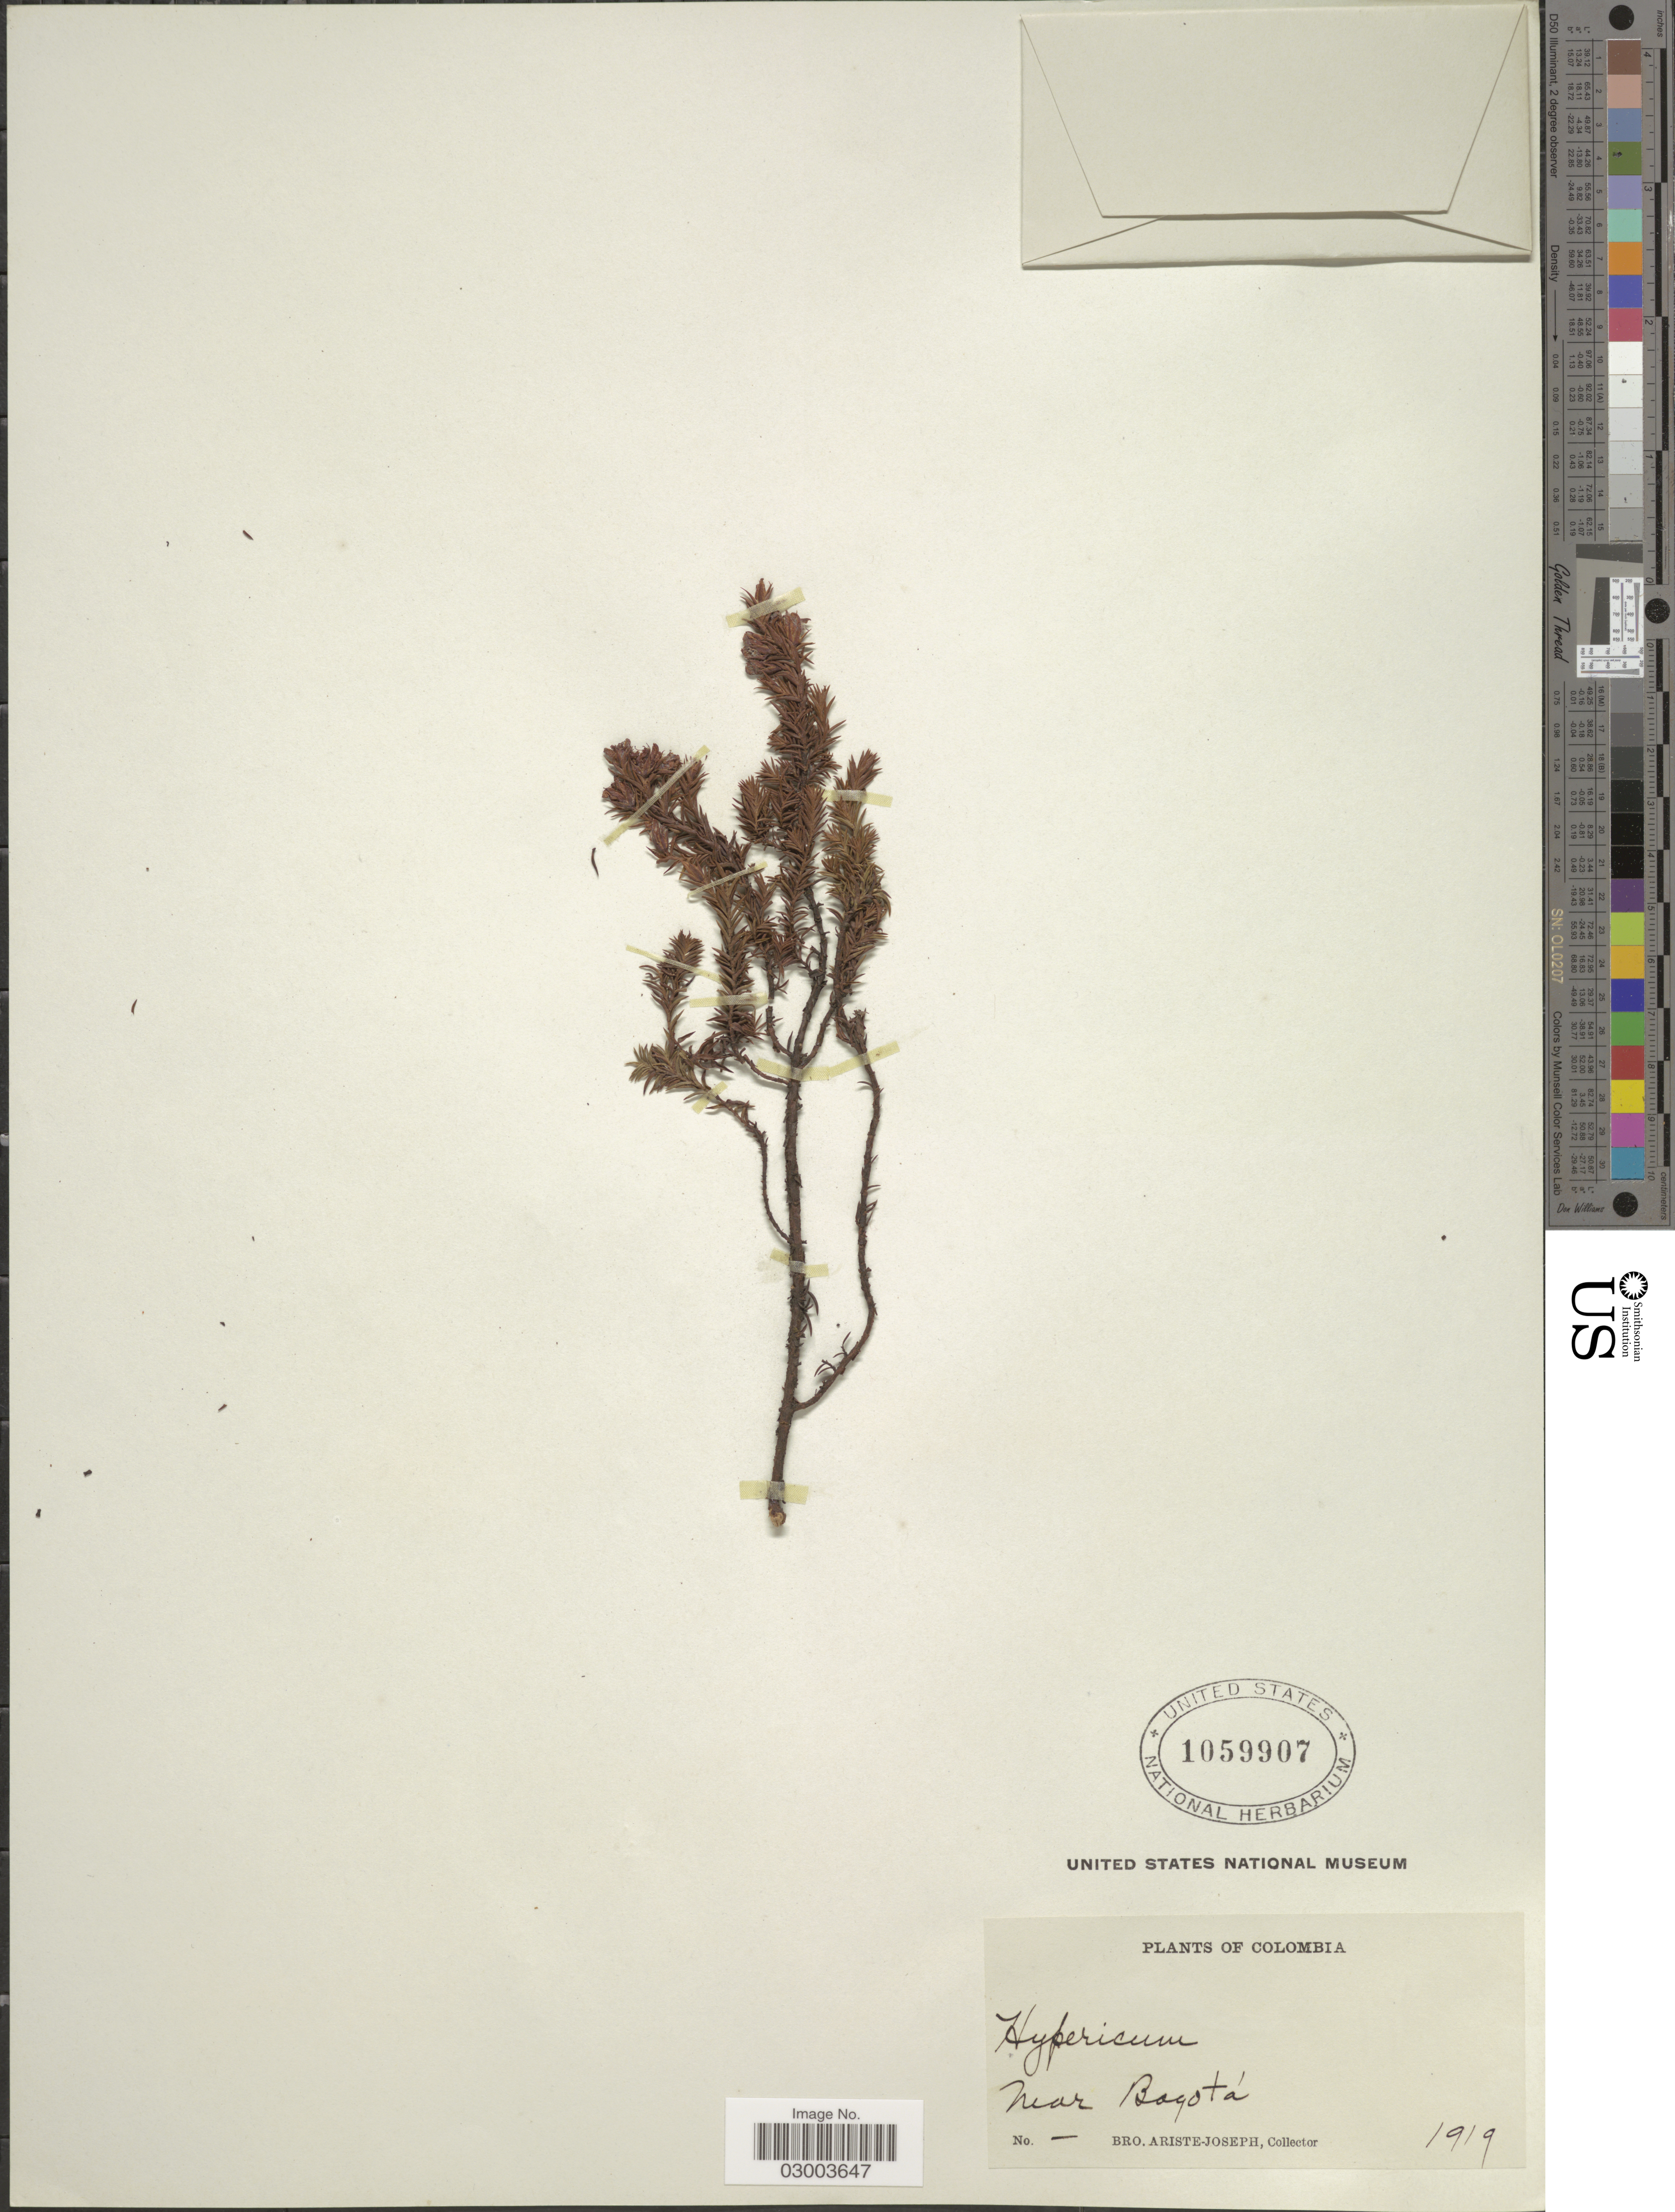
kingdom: Plantae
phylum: Tracheophyta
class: Magnoliopsida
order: Malpighiales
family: Hypericaceae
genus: Hypericum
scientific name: Hypericum juniperinum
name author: Kunth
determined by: Strong, Mark T., (BOT), Smithsonian Institution - National Museum of Natural History (UNITED STATES)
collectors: Bro. Ariste-Joseph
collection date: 1919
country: Colombia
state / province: Bogota D.C.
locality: Near Bogotá.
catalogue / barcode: US 1059907